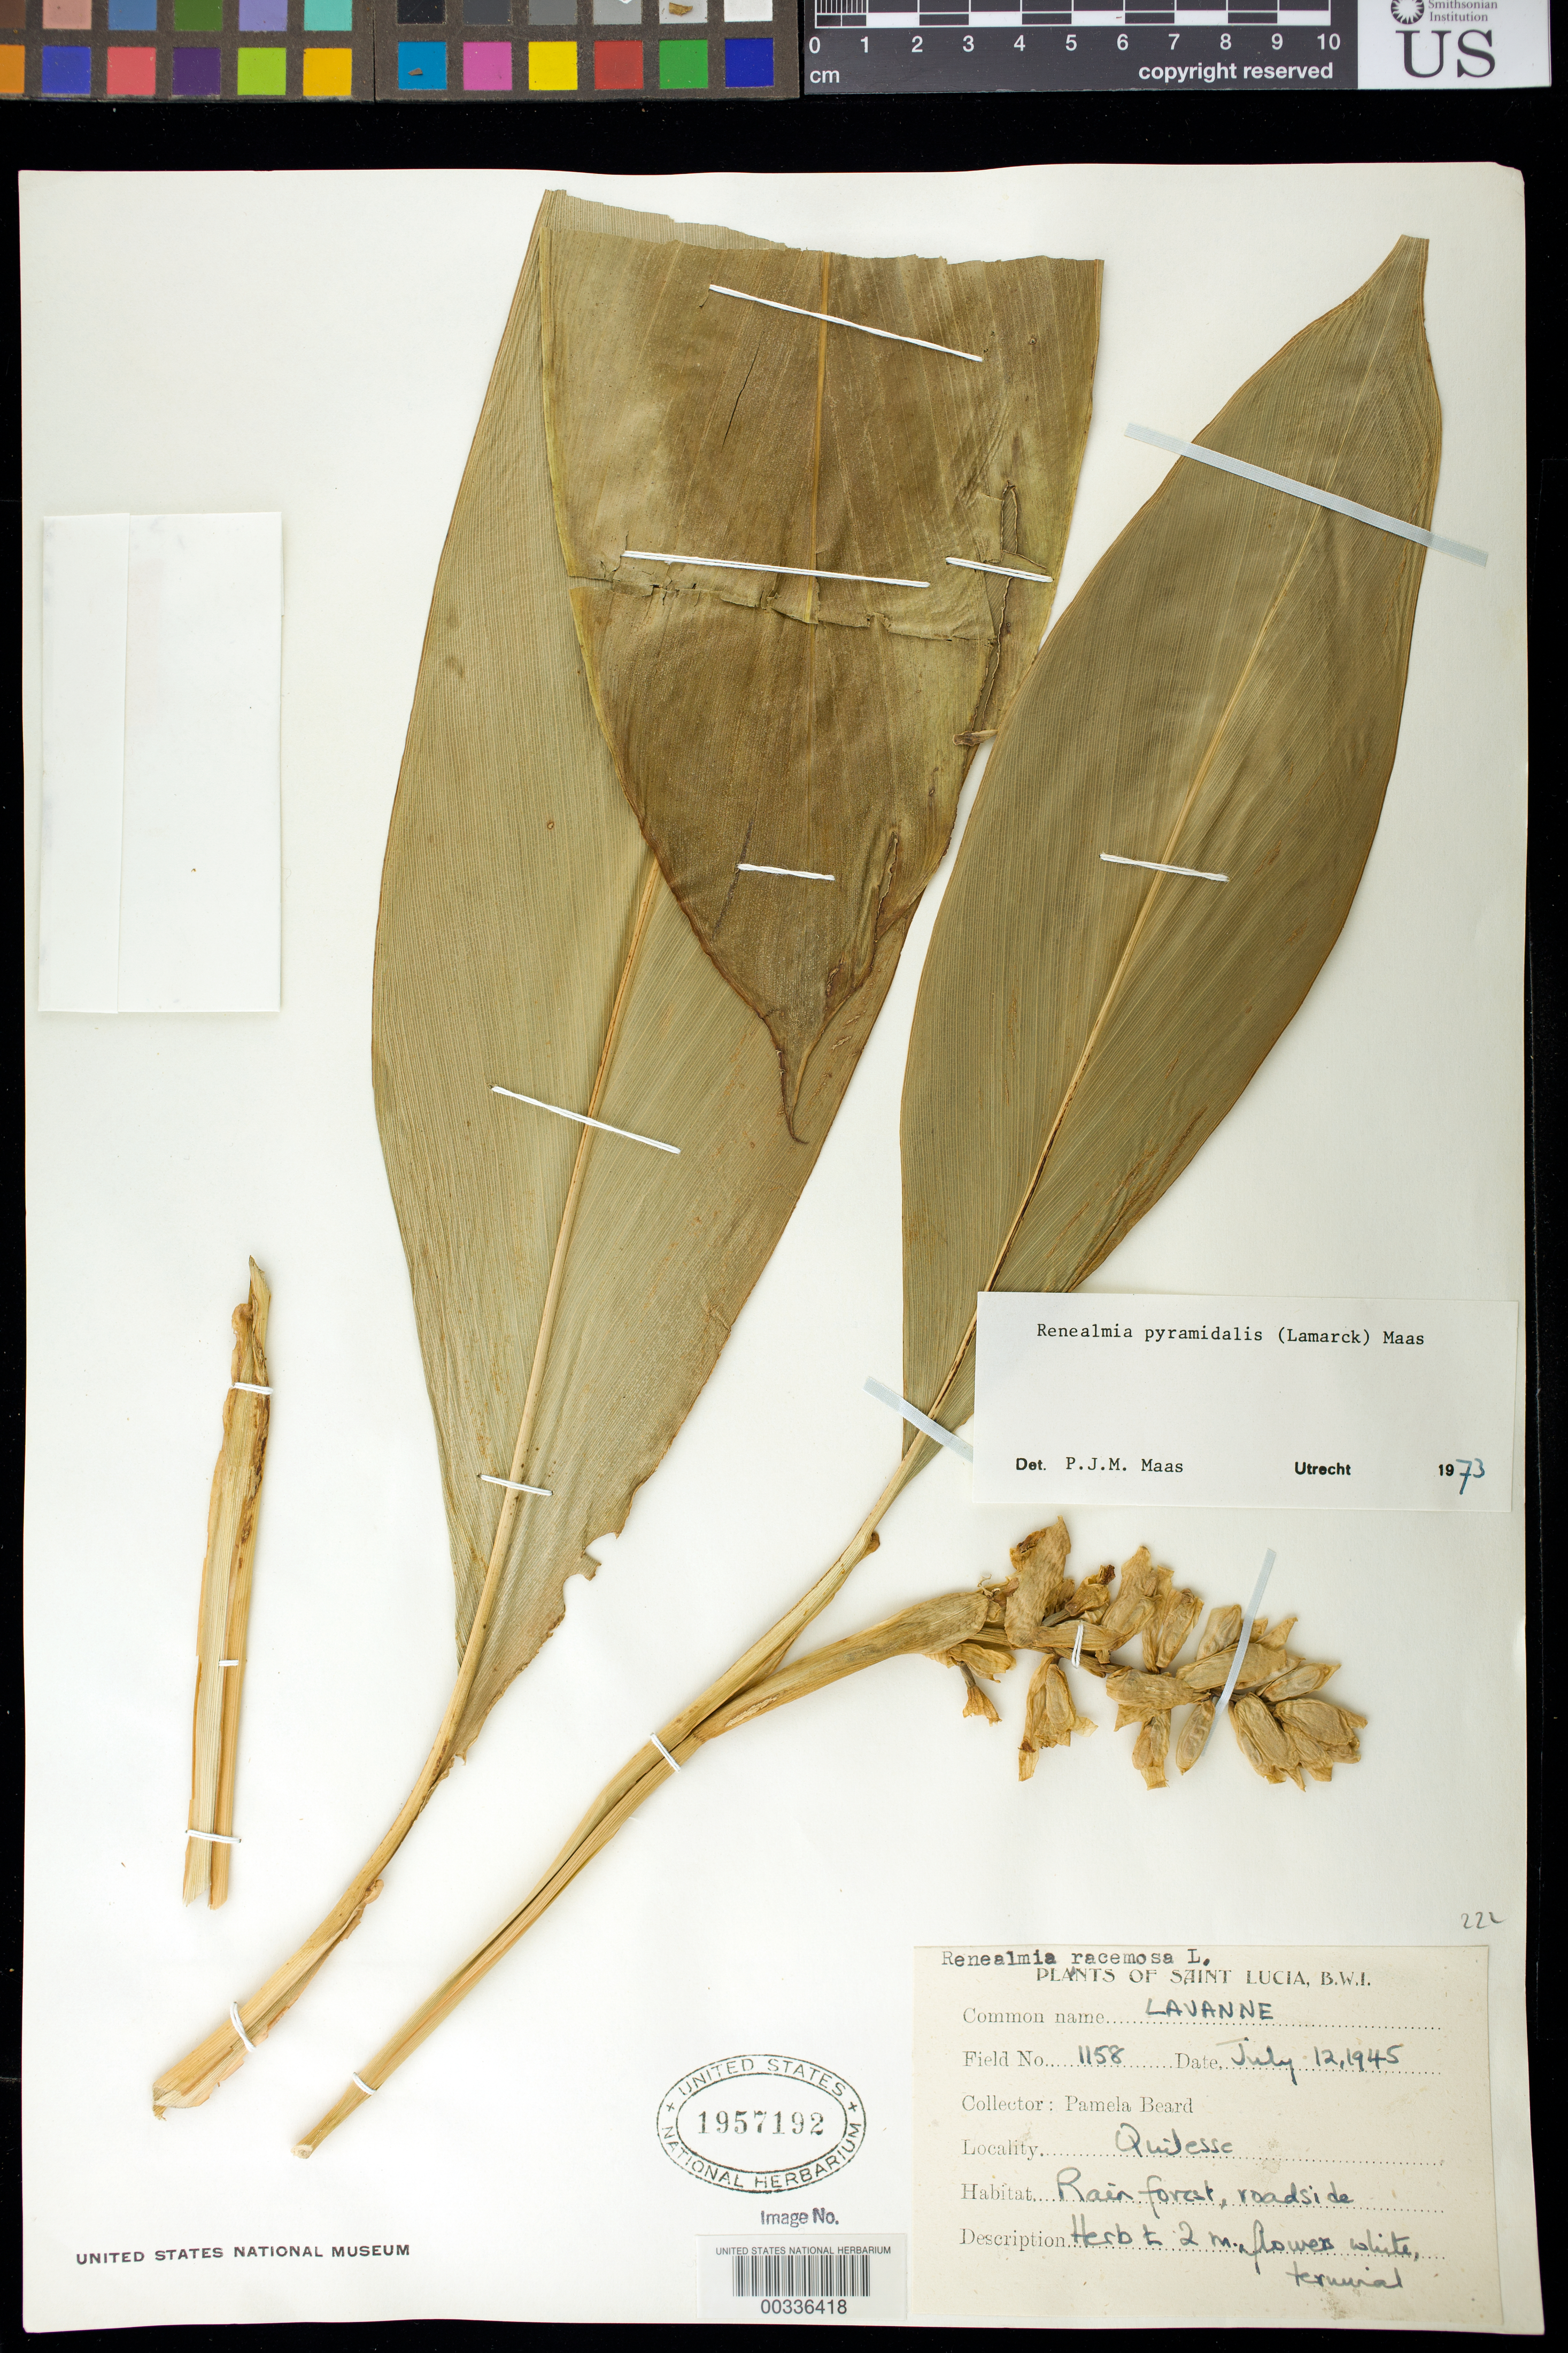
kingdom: Plantae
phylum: Tracheophyta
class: Liliopsida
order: Zingiberales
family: Zingiberaceae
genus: Renealmia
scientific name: Renealmia pyramidalis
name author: (Lam.) Maas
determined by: Maas, Paul J. M.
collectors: P. Beard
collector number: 1158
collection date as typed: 12 Jul 1945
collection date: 1945-07-12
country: St. Lucia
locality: Quitesse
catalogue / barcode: US 1957192